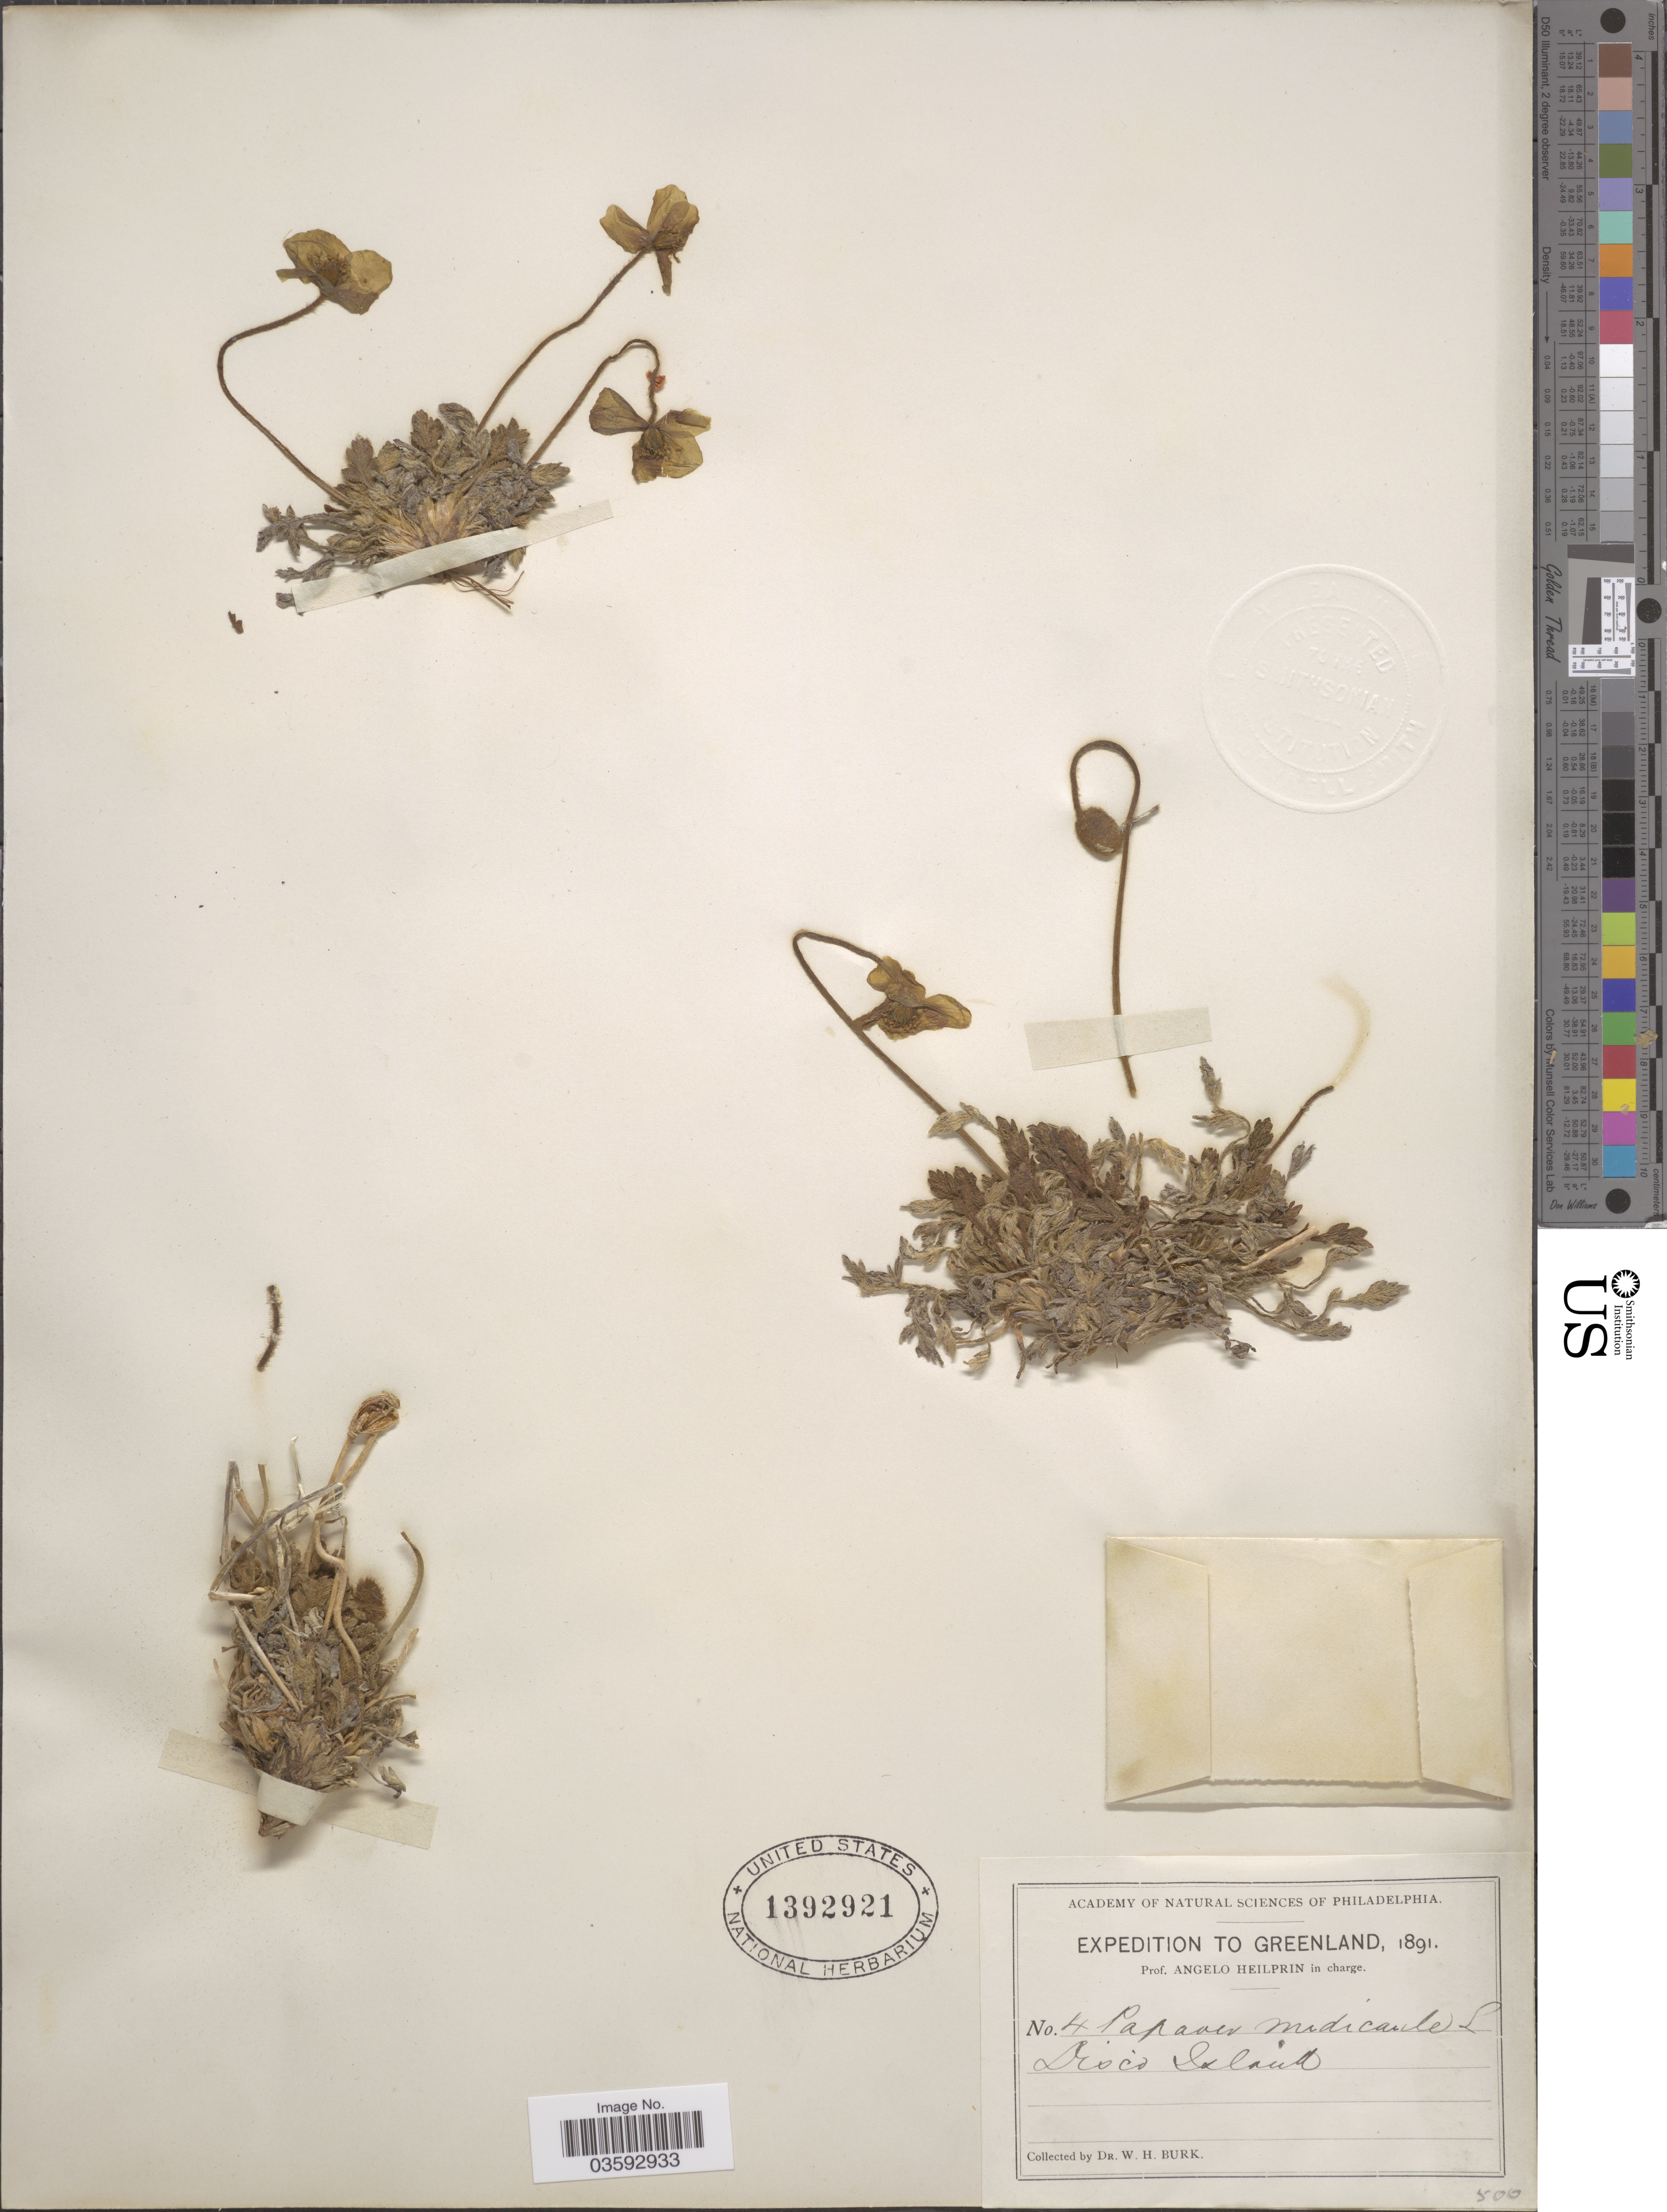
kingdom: Plantae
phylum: Tracheophyta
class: Magnoliopsida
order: Ranunculales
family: Papaveraceae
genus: Papaver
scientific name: Papaver nudicaule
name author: L.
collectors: W. Burk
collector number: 4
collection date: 1891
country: Greenland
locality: Greenland. Disco Island.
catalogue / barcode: US 1392921